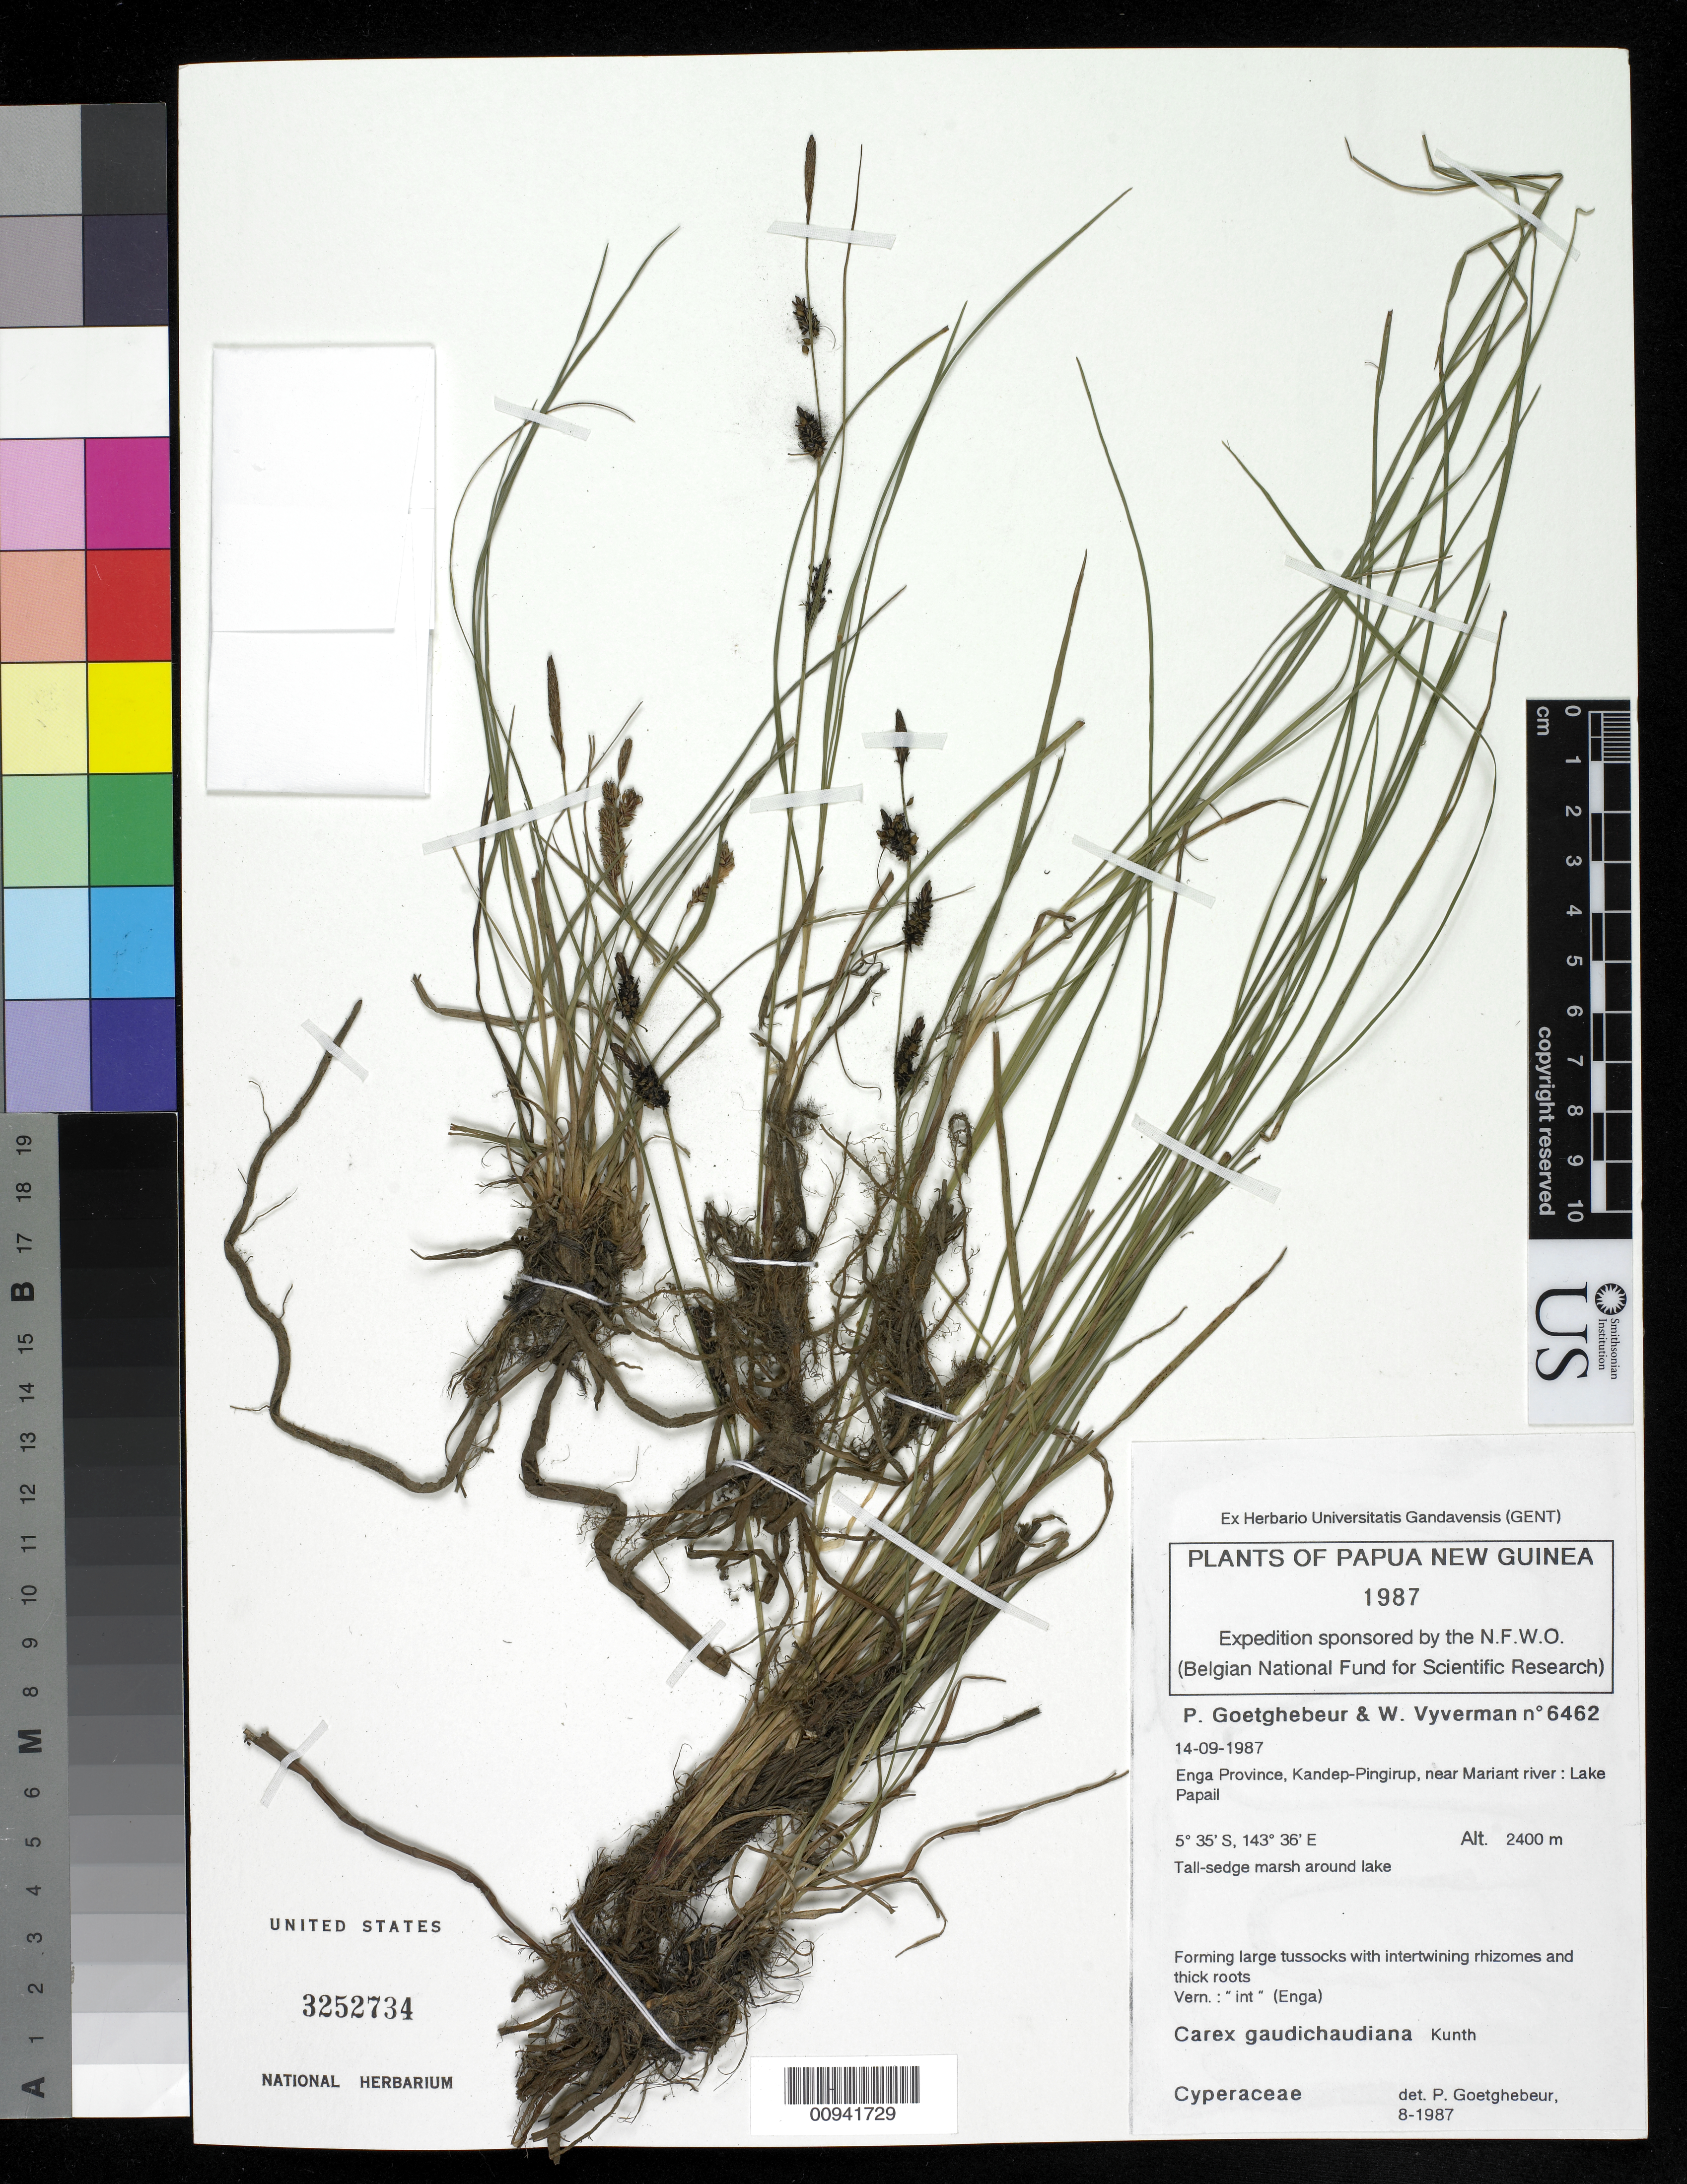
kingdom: Plantae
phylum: Tracheophyta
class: Liliopsida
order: Poales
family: Cyperaceae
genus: Carex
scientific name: Carex gaudichaudiana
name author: Kunth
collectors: P. Goetghebeur & W. Vyverman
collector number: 6462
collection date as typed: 14 Sep 1987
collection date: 1987-09-14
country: Papua New Guinea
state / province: Enga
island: New Guinea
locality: Kandep-Pingirup, near Mariant river: Lake Papail.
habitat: Tall-sedge marsh around lake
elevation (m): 2400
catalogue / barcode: US 3252734